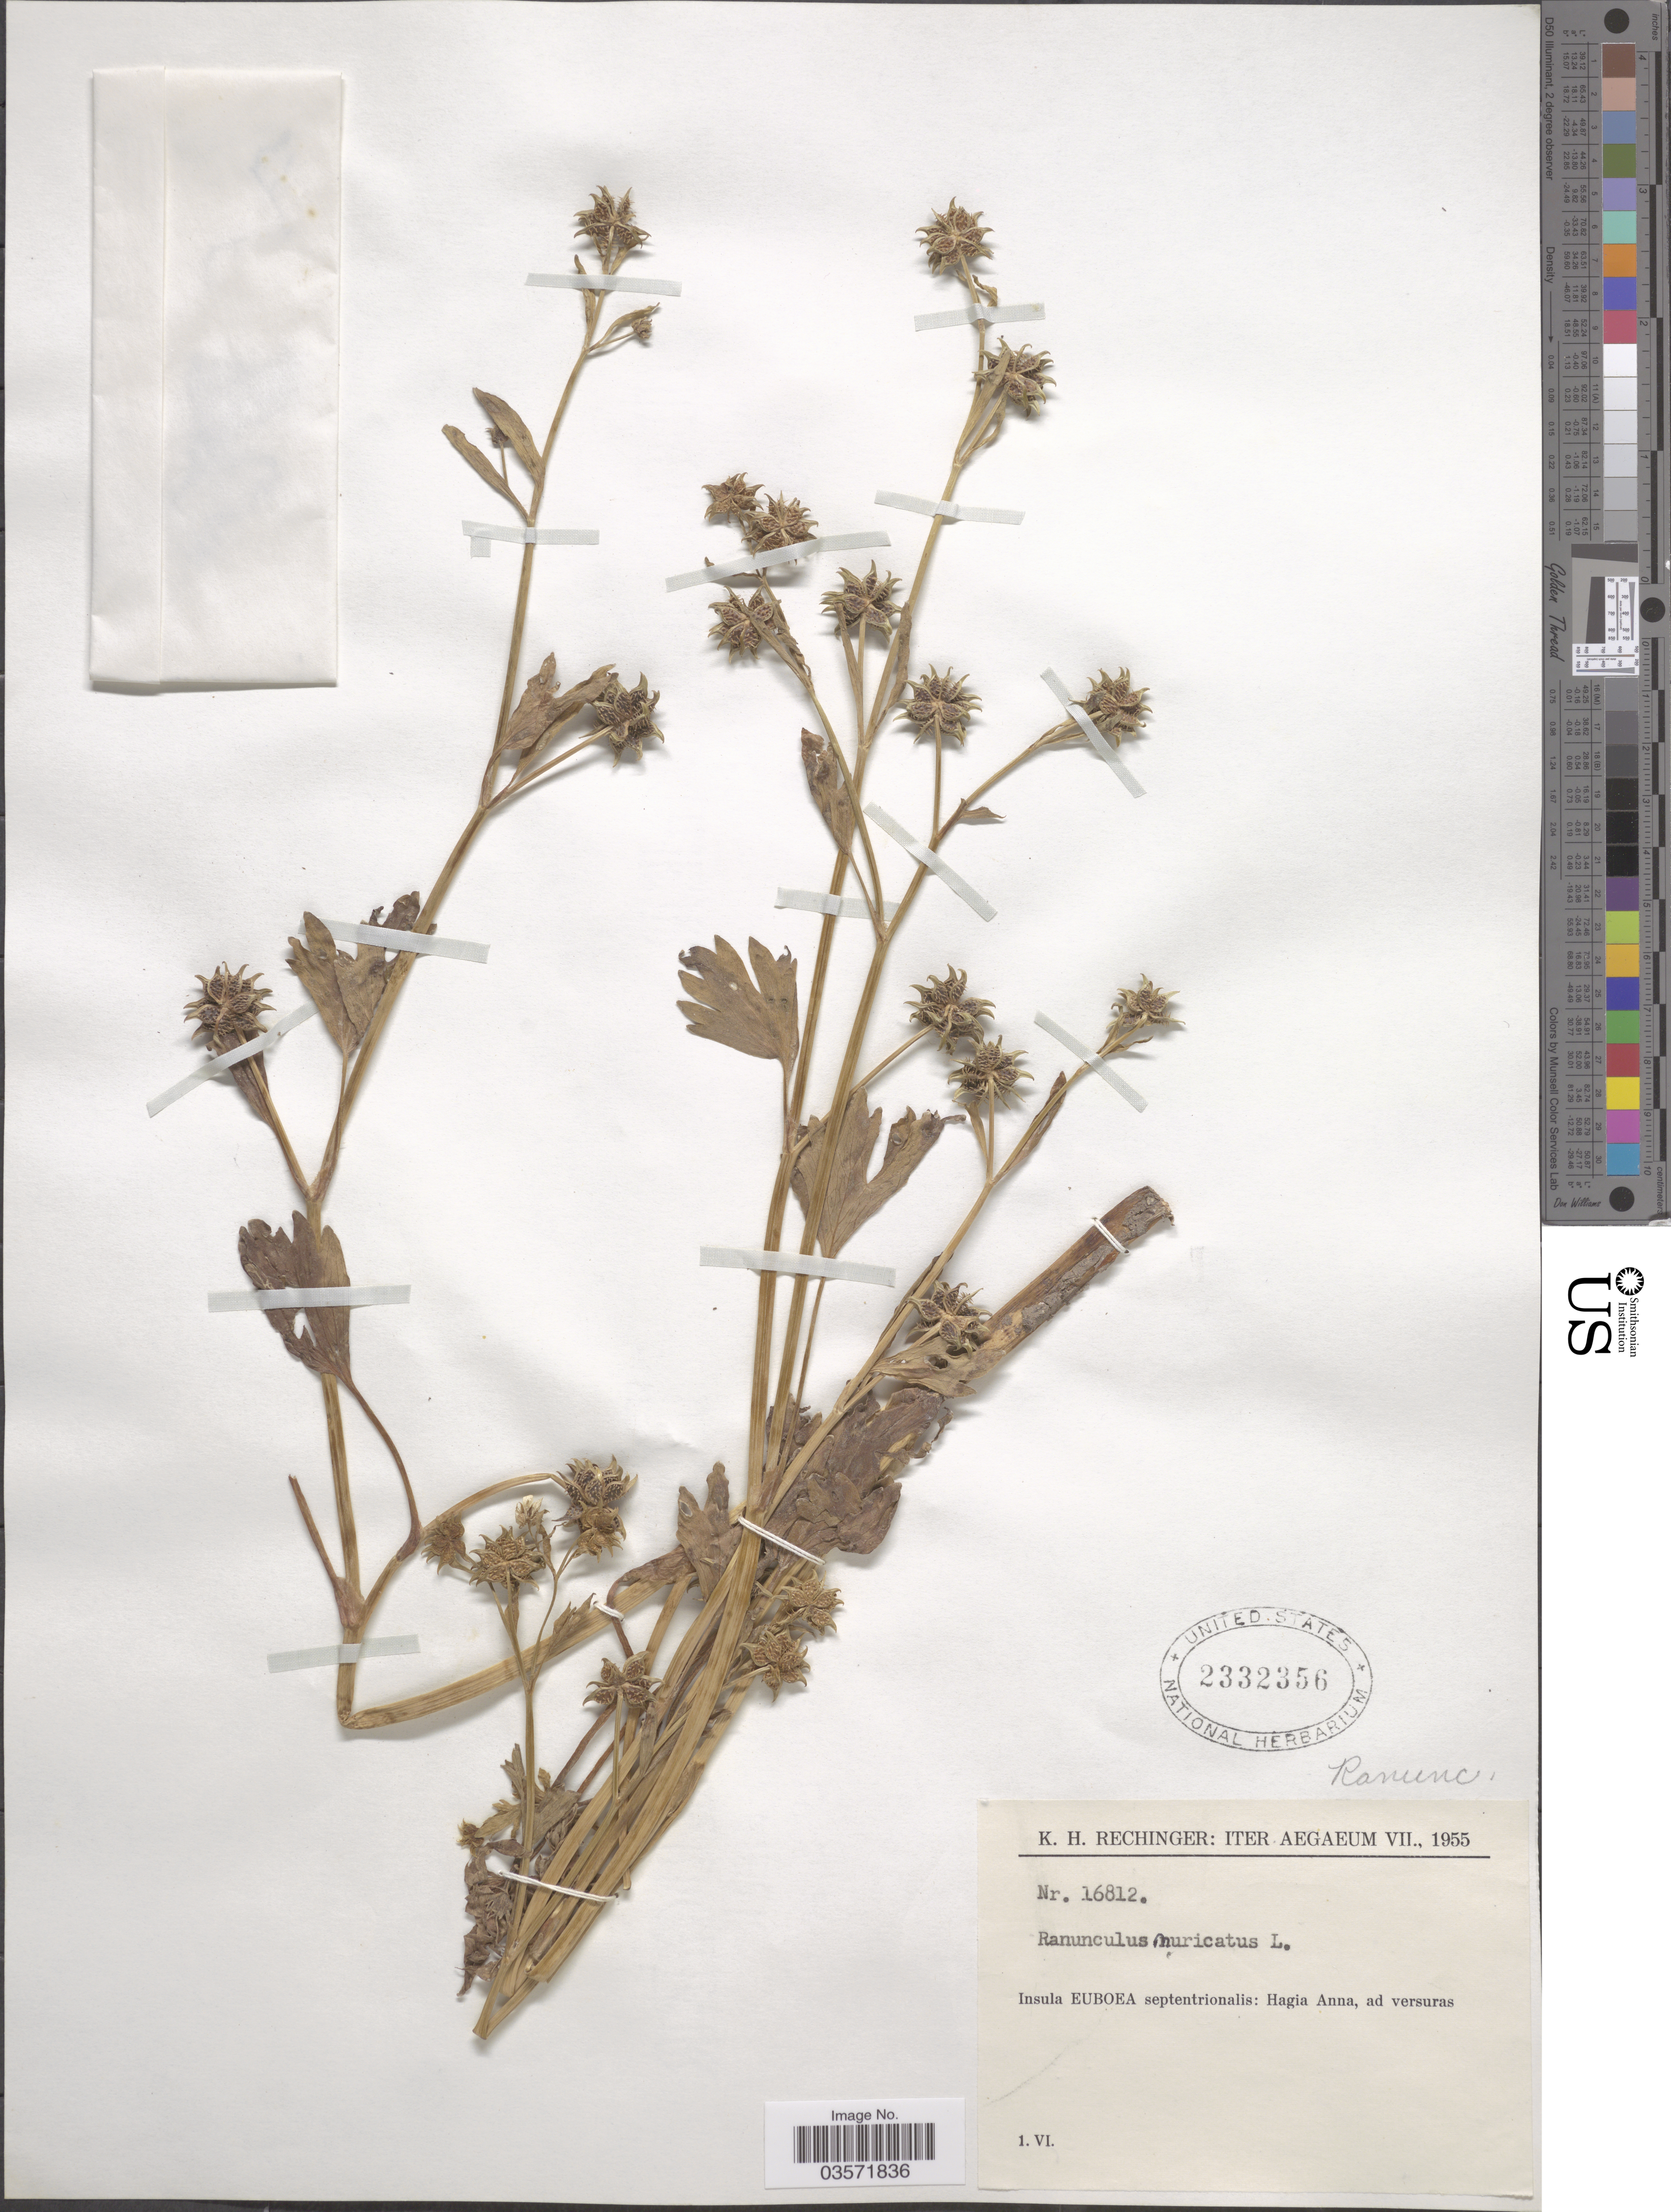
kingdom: Plantae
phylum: Tracheophyta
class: Magnoliopsida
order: Ranunculales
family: Ranunculaceae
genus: Ranunculus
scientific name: Ranunculus muricatus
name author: L.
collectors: K. H. Rechinger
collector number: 16812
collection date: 1955-06-01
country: Greece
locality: Iter Aegaeum. Insula Euboea septentrionalis: Hagia Anna, ad versuras.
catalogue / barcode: US 2332356